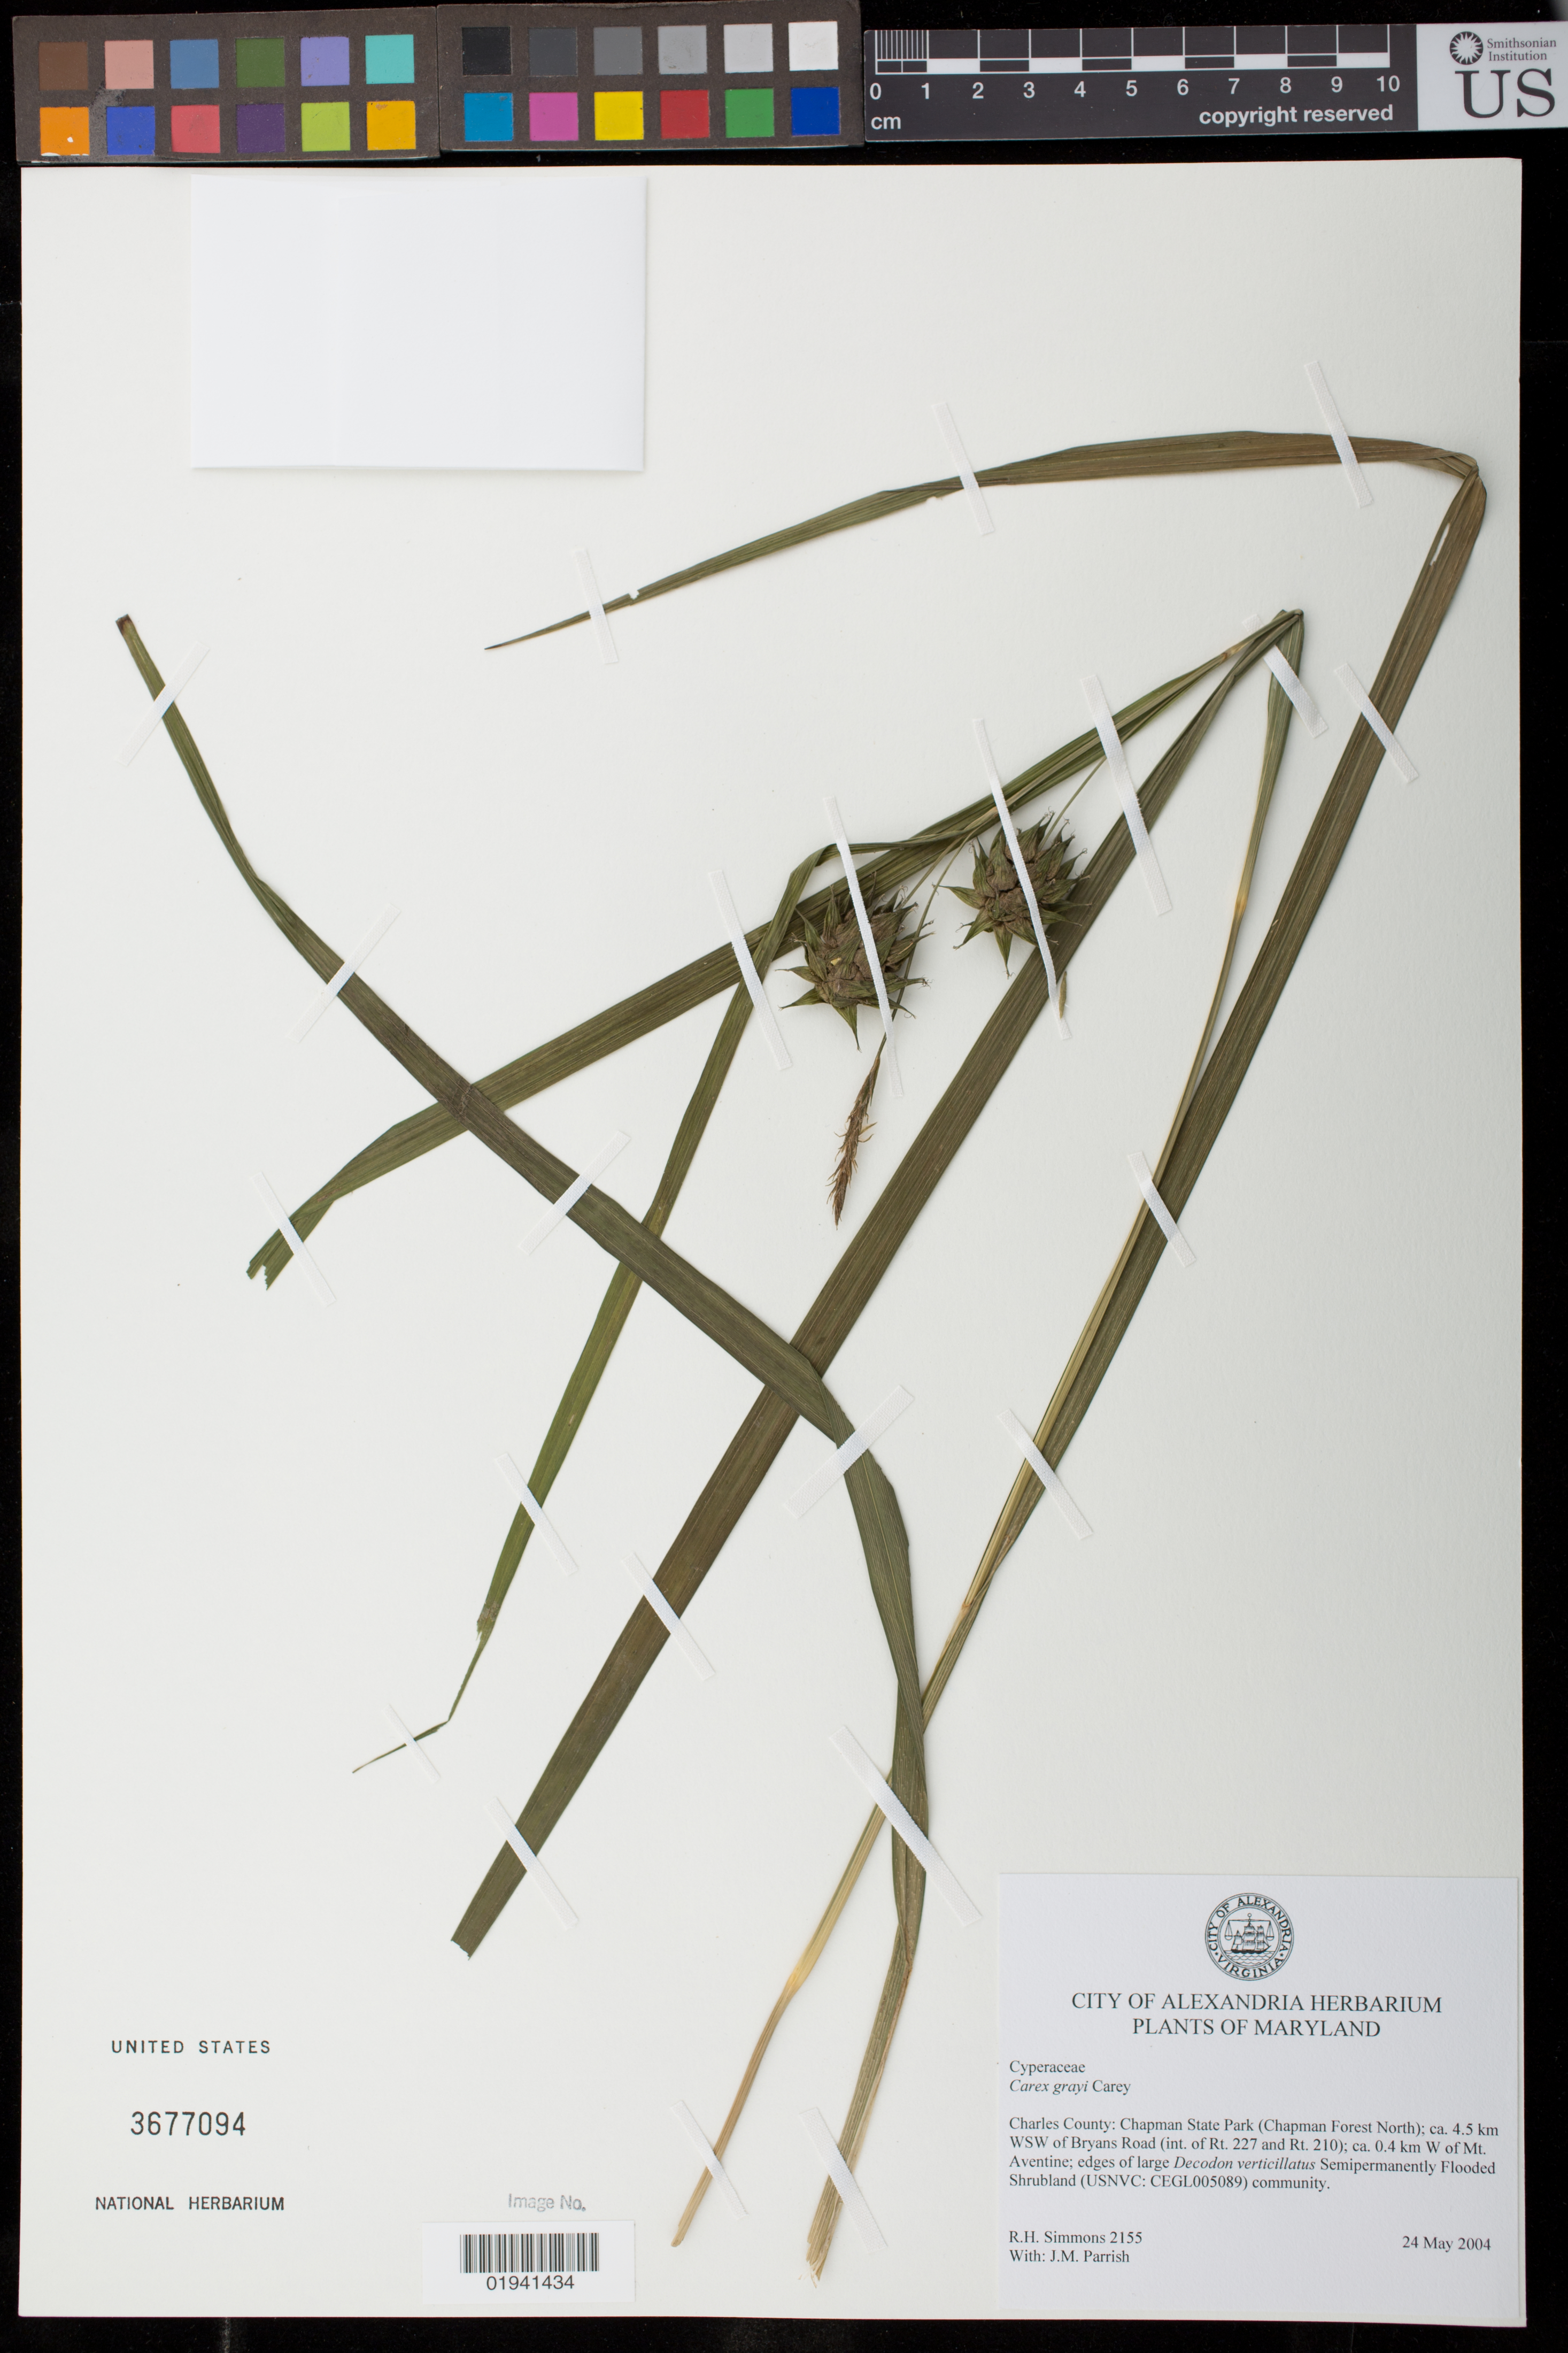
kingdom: Plantae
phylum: Tracheophyta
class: Liliopsida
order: Poales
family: Cyperaceae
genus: Carex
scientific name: Carex grayi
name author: J. Carey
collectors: R. H. Simmons & J. Parrish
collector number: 2155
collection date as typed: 24 May 2004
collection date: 2004-05-24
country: United States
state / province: Maryland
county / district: Charles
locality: Chapman State Park (Chapman Forest North); ca. 4.5 km WSW of Bryans Road (int. of Rt. 227 and Rt. 210); ca. 0.4 km W of Mt. Aventine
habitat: edges of large Decodon verticillatus Semipermanently Flooded Shrubland community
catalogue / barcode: US 3677094